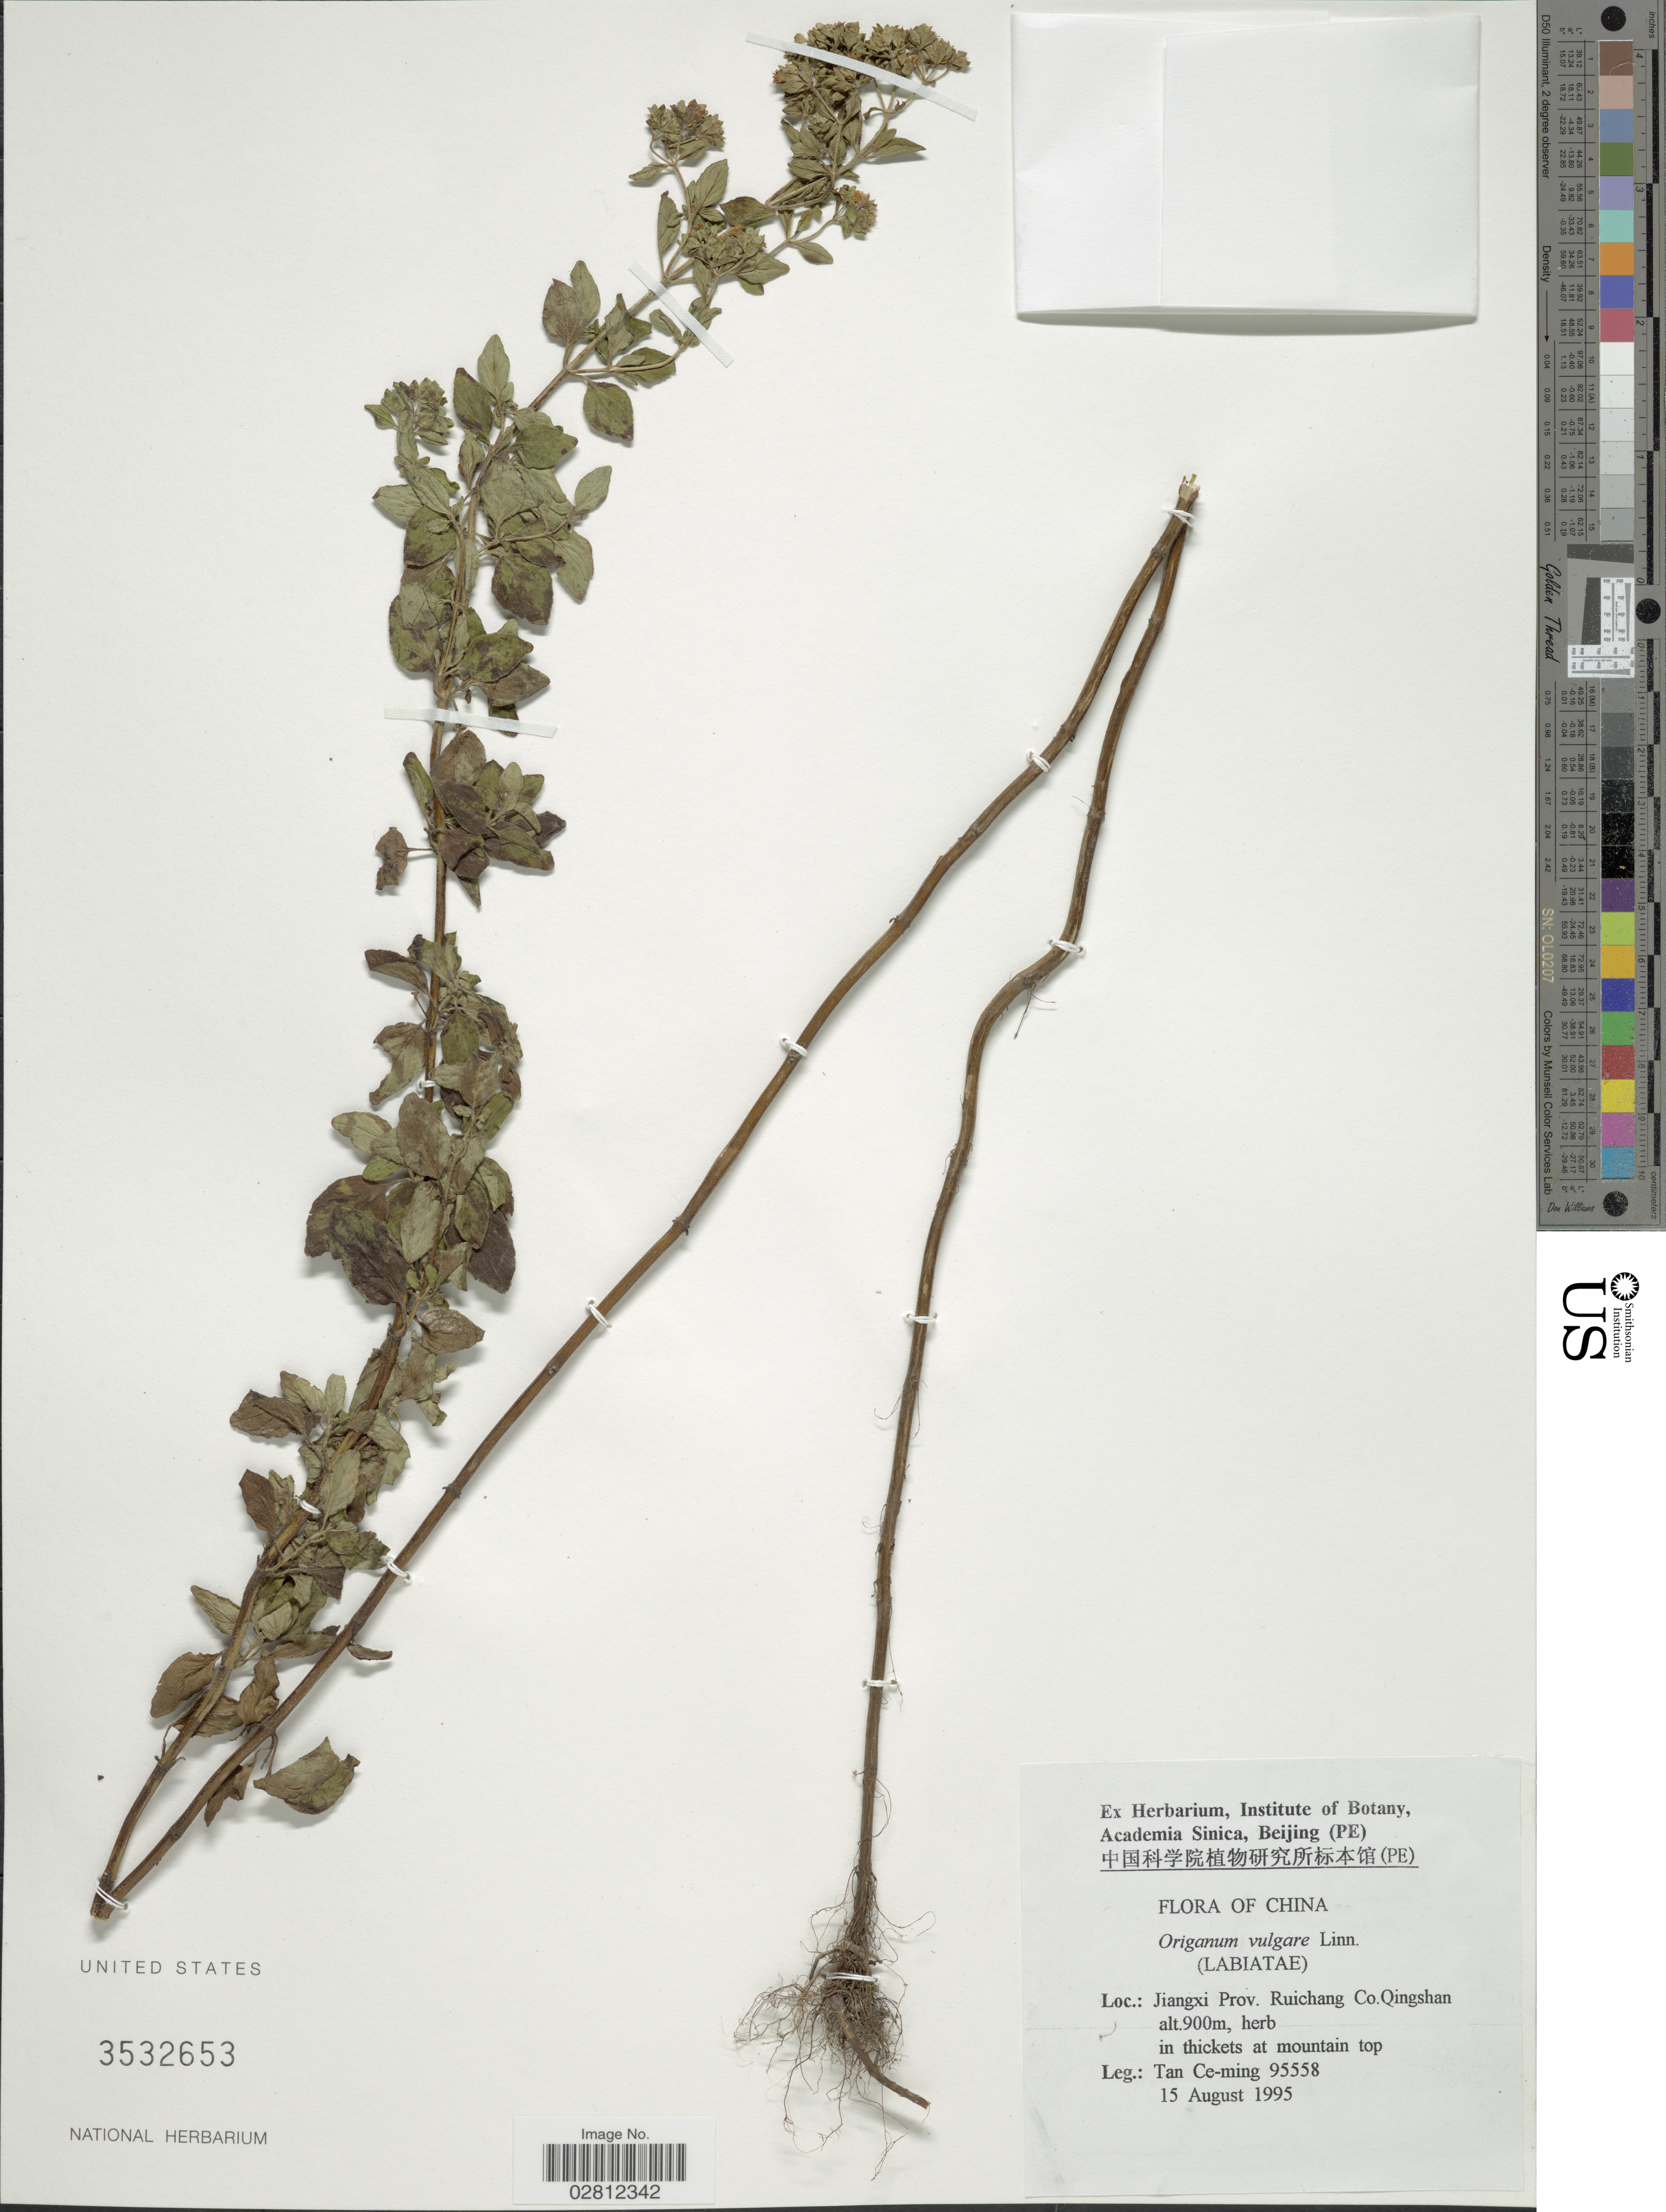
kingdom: Plantae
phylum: Tracheophyta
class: Magnoliopsida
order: Lamiales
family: Lamiaceae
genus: Origanum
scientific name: Origanum vulgare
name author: L.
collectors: T. Ce-ming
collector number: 95558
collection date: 1995-08-15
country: China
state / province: Jiangxi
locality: Ruichang Co., Qingshan.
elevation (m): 900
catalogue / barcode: US 3532653